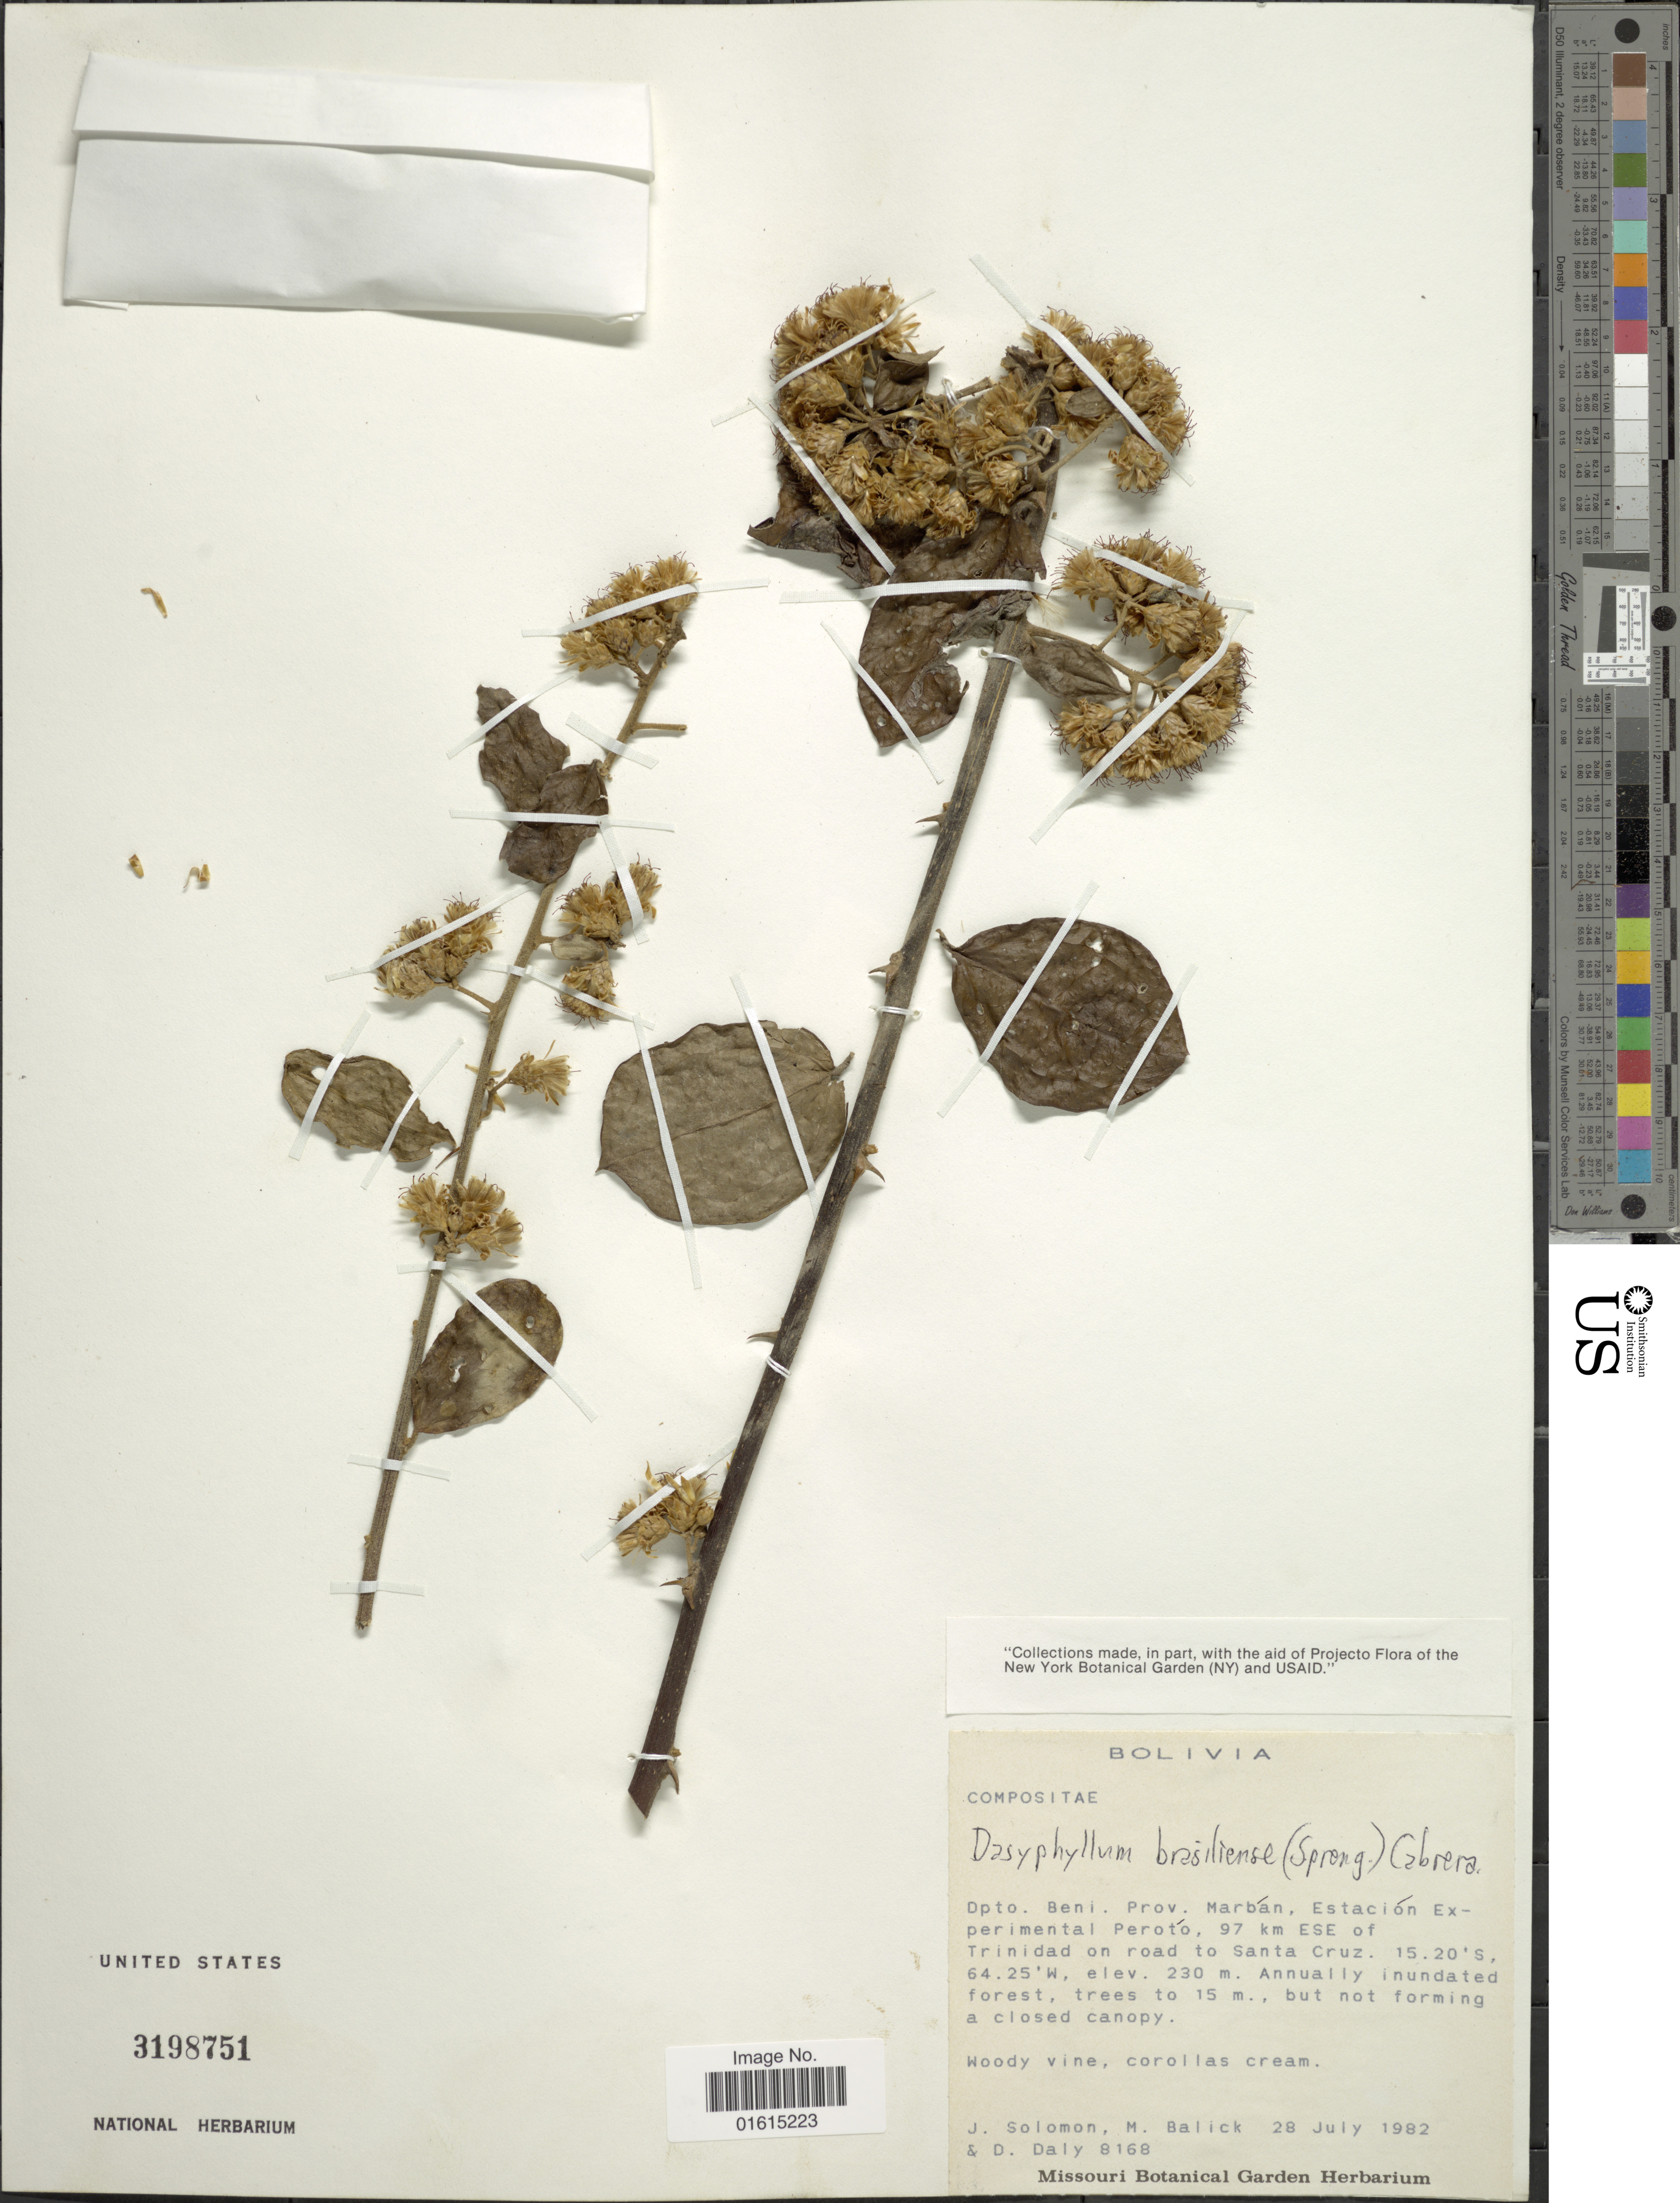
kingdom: Plantae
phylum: Tracheophyta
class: Magnoliopsida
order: Asterales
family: Asteraceae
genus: Dasyphyllum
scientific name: Dasyphyllum brasiliense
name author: (Spreng.) Cabrera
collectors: J. Solomon, M. Balick & D. C. Daly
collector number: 8168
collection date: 1982-07-28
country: Bolivia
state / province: Beni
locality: Dpto. beni, Prov. Marban, Estacion Experimental Peroto, 97 km ESE of Trinidad on road to Santa Cruz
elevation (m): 230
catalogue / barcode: US 3198751